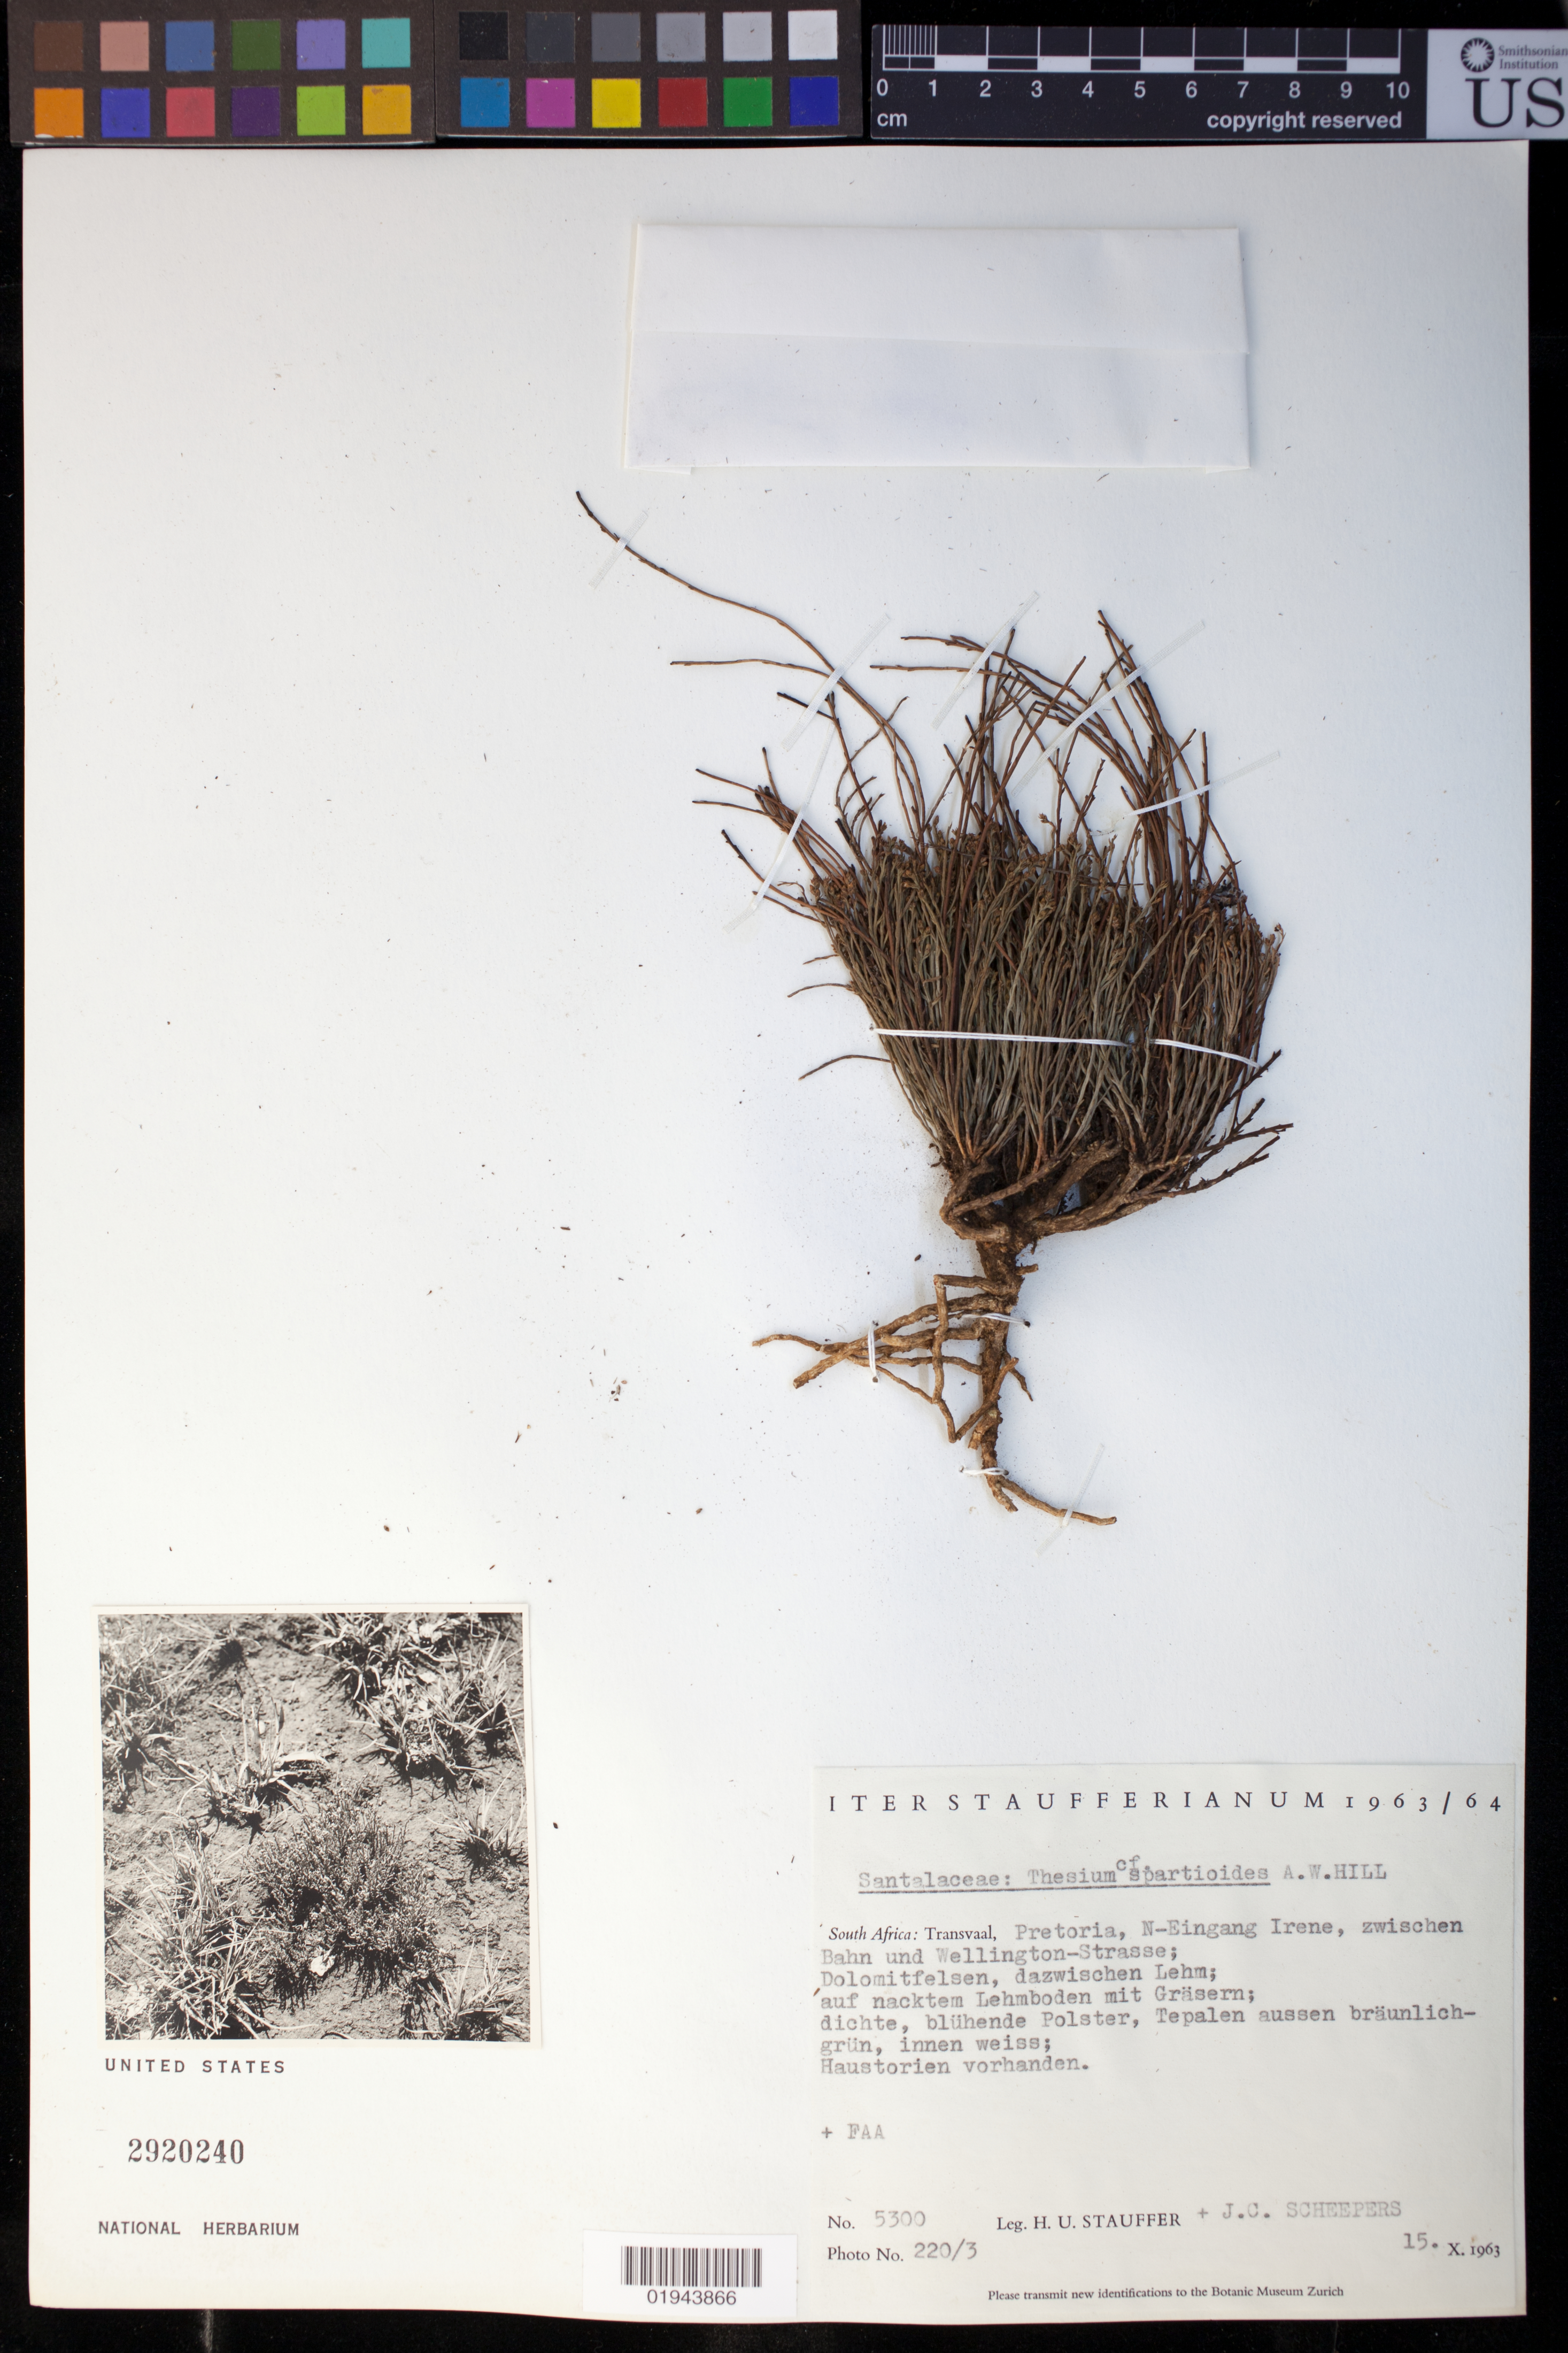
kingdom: Plantae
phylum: Tracheophyta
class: Magnoliopsida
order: Santalales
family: Thesiaceae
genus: Thesium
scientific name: Thesium spartioides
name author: A.W. Hill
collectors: H. U. Stauffer & J. Scheepers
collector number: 5300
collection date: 1963-10-15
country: South Africa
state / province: Gauteng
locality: Pretoria, N-Eingang Irene, zwischen Bahn und Wellington-Strasse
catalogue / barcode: US 2920240